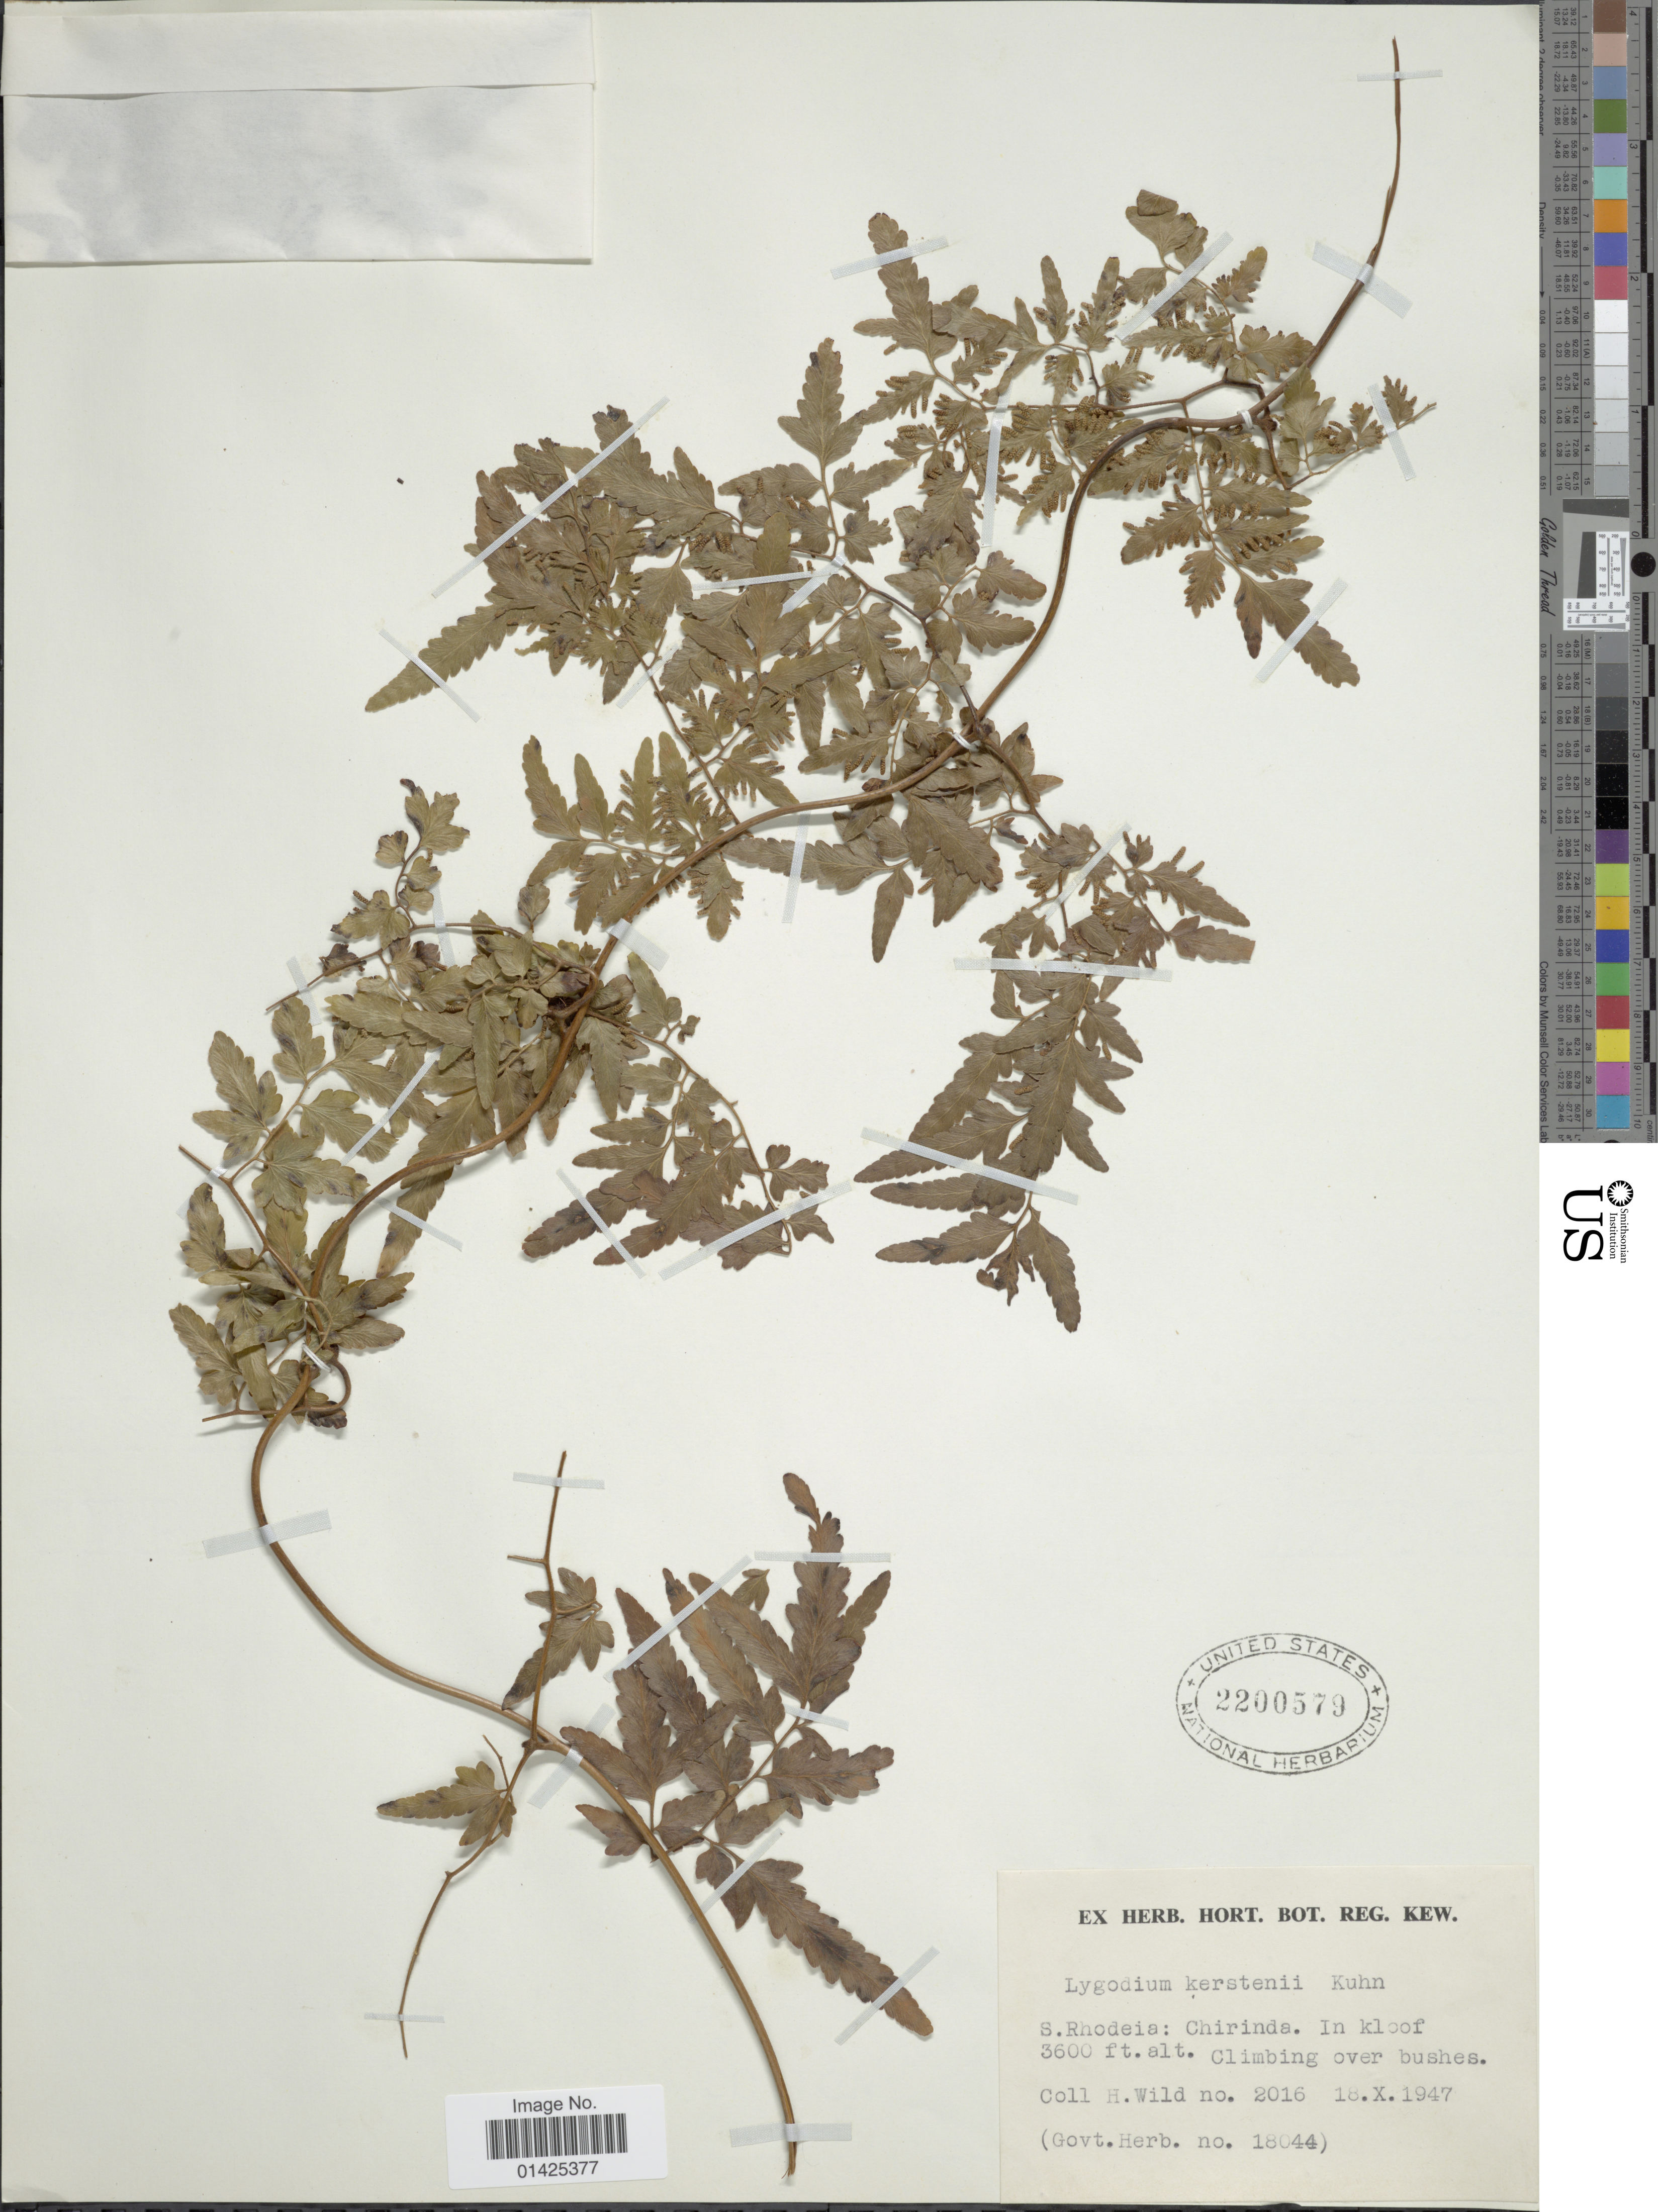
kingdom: Plantae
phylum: Tracheophyta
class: Polypodiopsida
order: Schizaeales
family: Lygodiaceae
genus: Lygodium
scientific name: Lygodium kerstenii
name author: Kuhn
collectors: H. Wild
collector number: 2016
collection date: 1947-10-18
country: Zimbabwe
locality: S. Rhodesia, Chirinda. In kloof.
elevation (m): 1097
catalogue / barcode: US 2200579